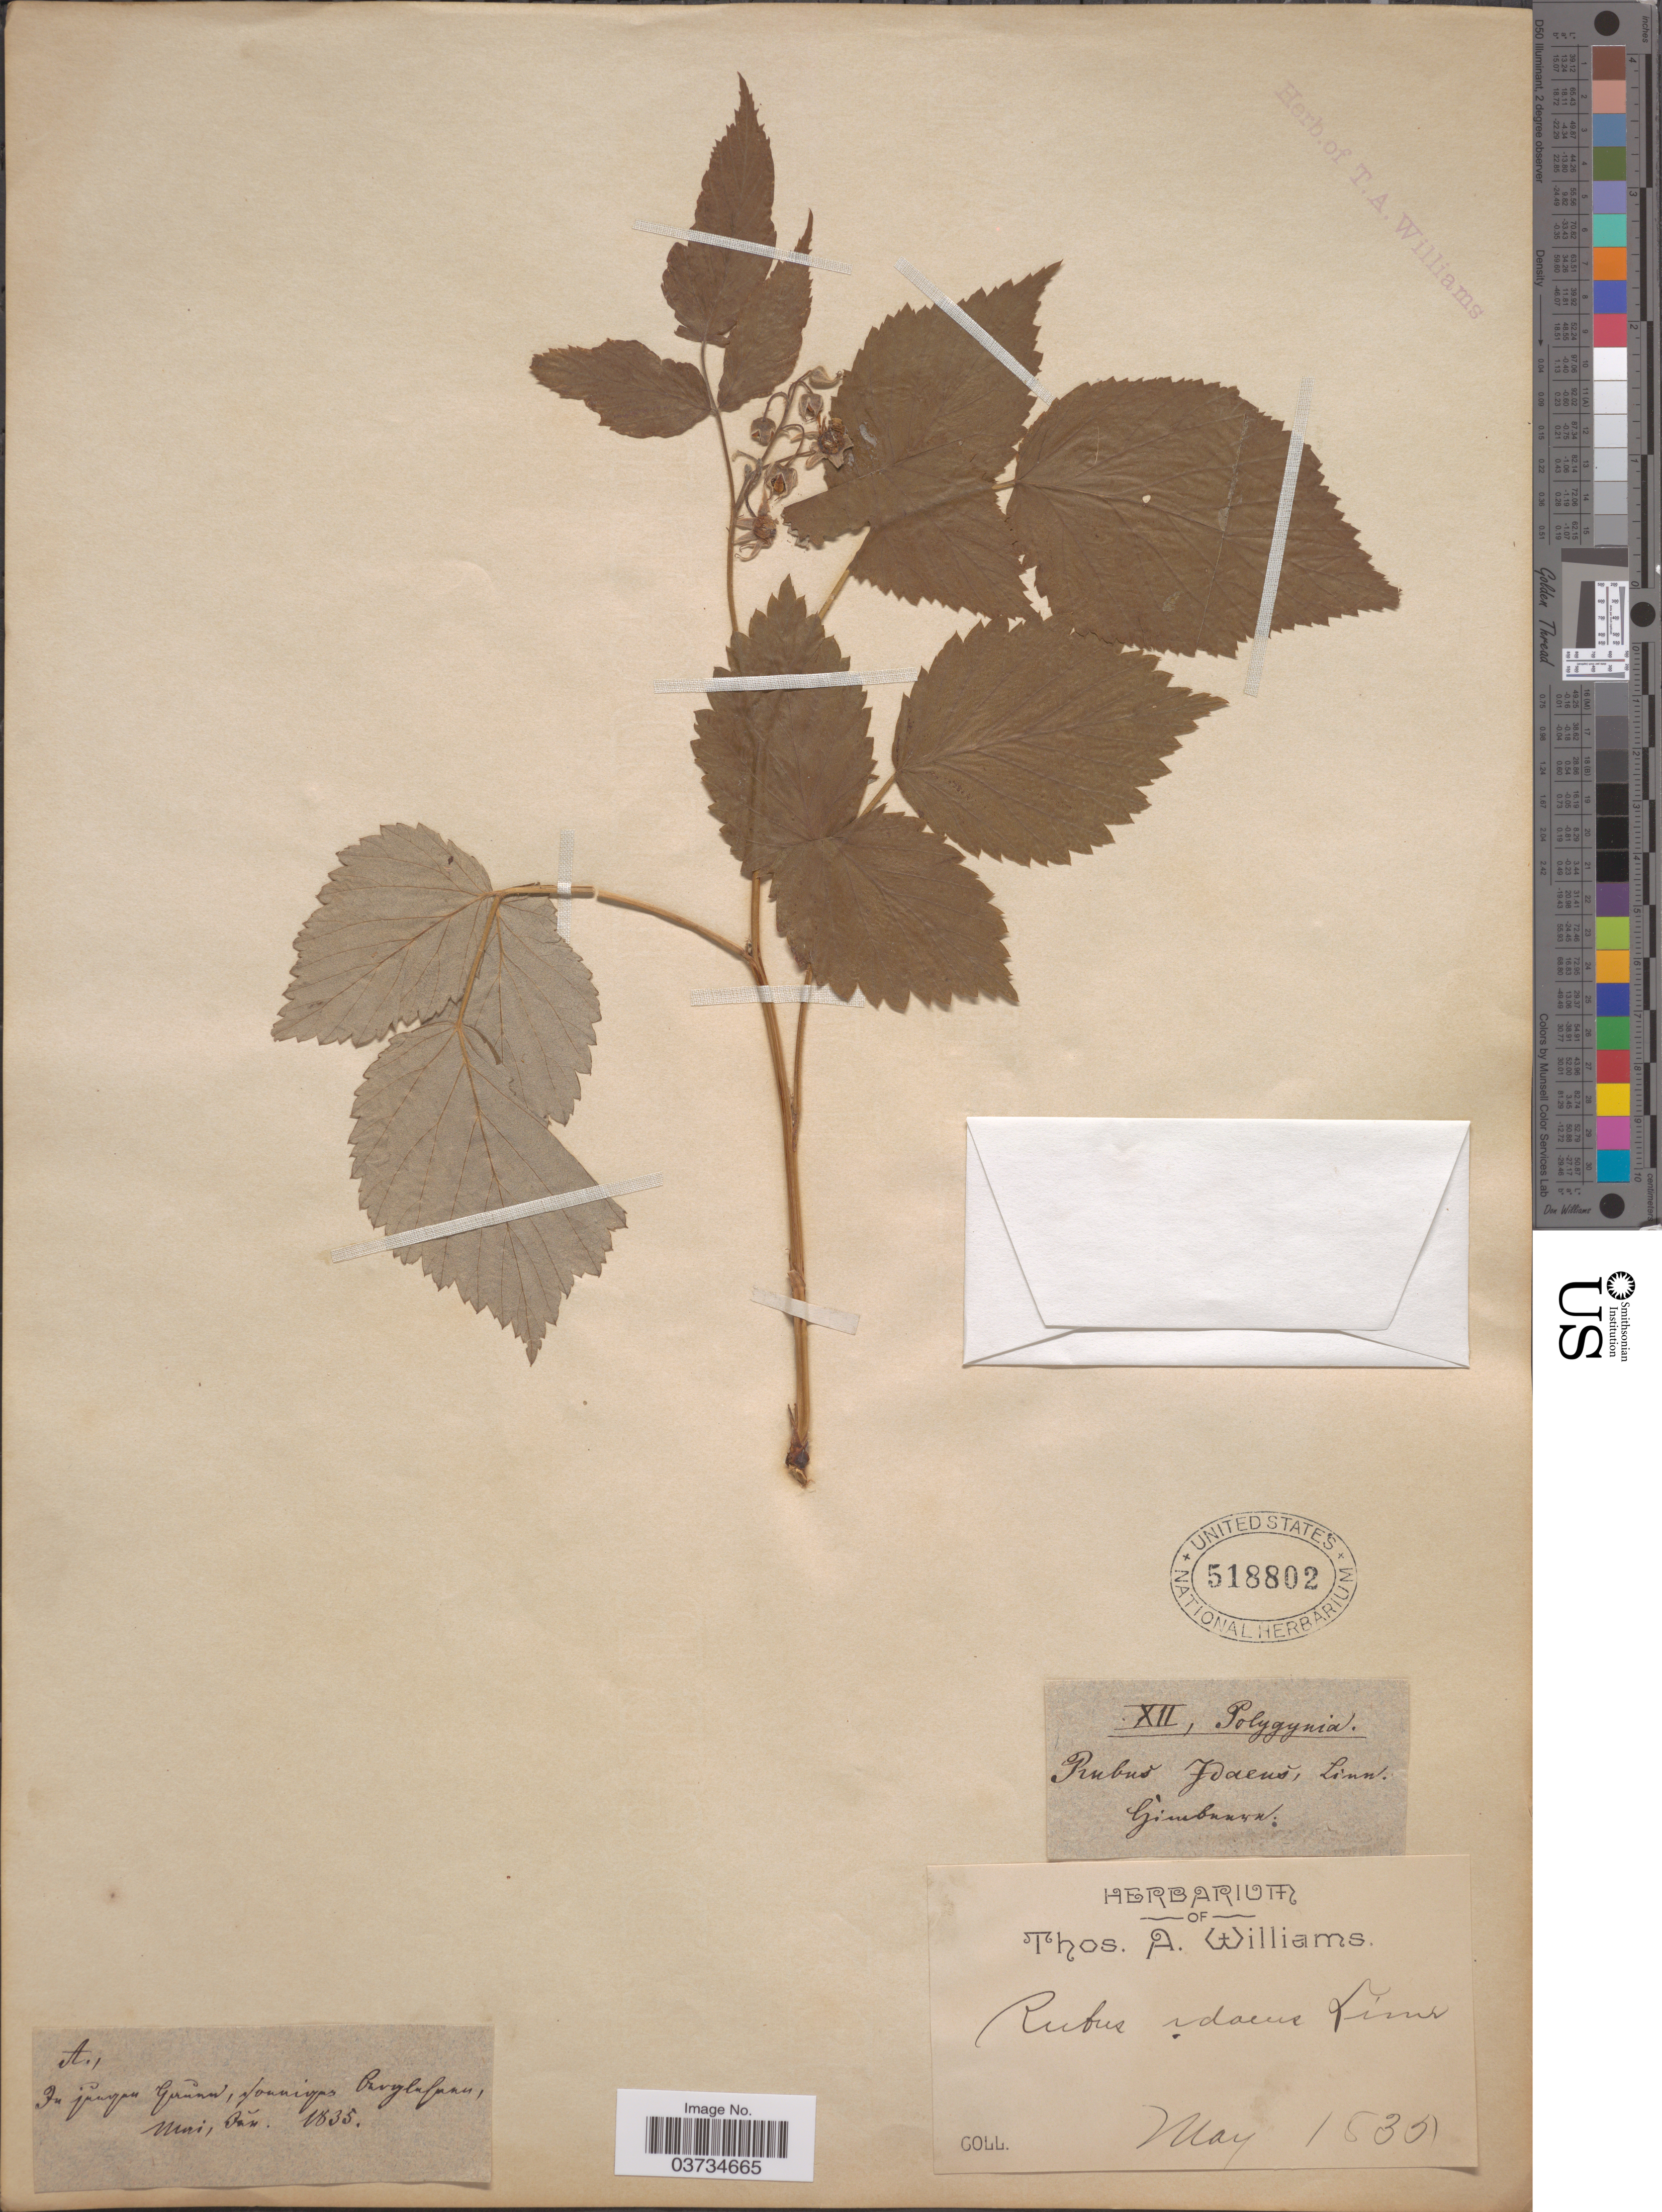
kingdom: Plantae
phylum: Tracheophyta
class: Magnoliopsida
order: Rosales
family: Rosaceae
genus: Rubus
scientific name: Rubus idaeus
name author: L.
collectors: ex herb. Thos. A. Williams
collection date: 1835-05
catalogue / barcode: US 518802